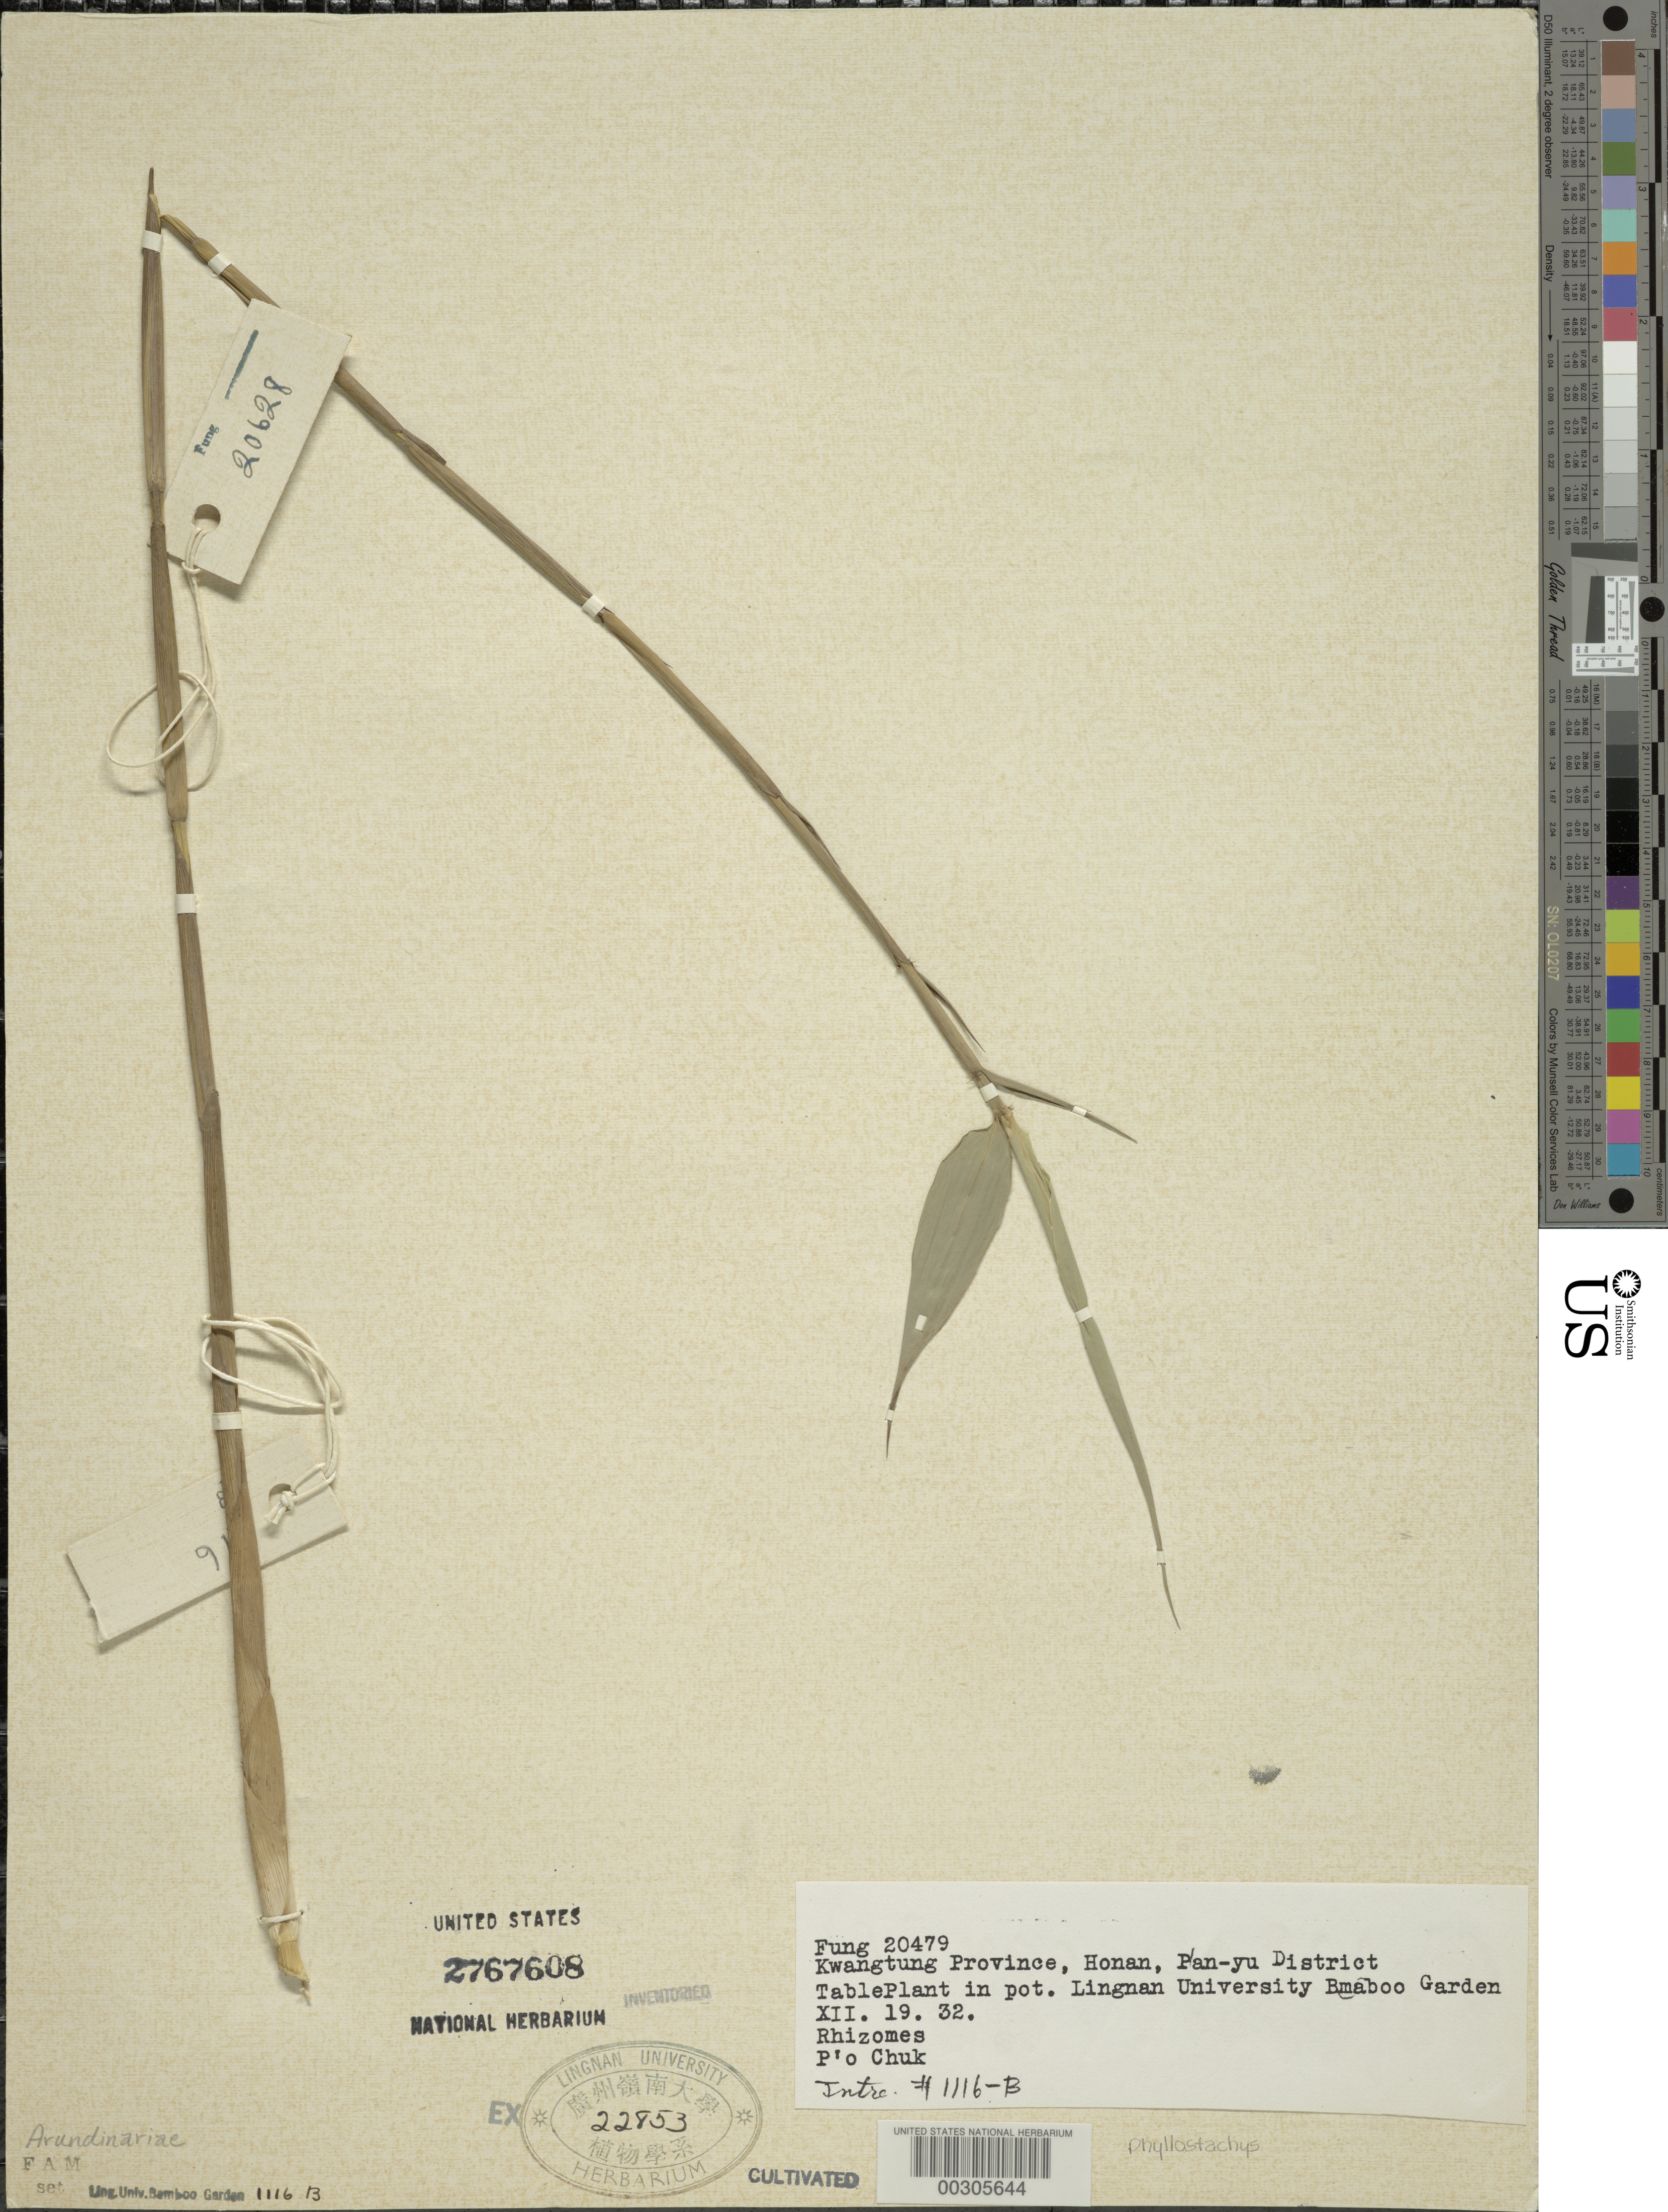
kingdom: Plantae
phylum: Tracheophyta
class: Liliopsida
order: Poales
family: Poaceae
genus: Phyllostachys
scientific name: Phyllostachys sp.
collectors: H. L. Fung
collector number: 20628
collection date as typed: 19 Dec 1932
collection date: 1932-12-19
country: China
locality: Kwangtung prov, honan, pan-yu dist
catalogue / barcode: US 2767608